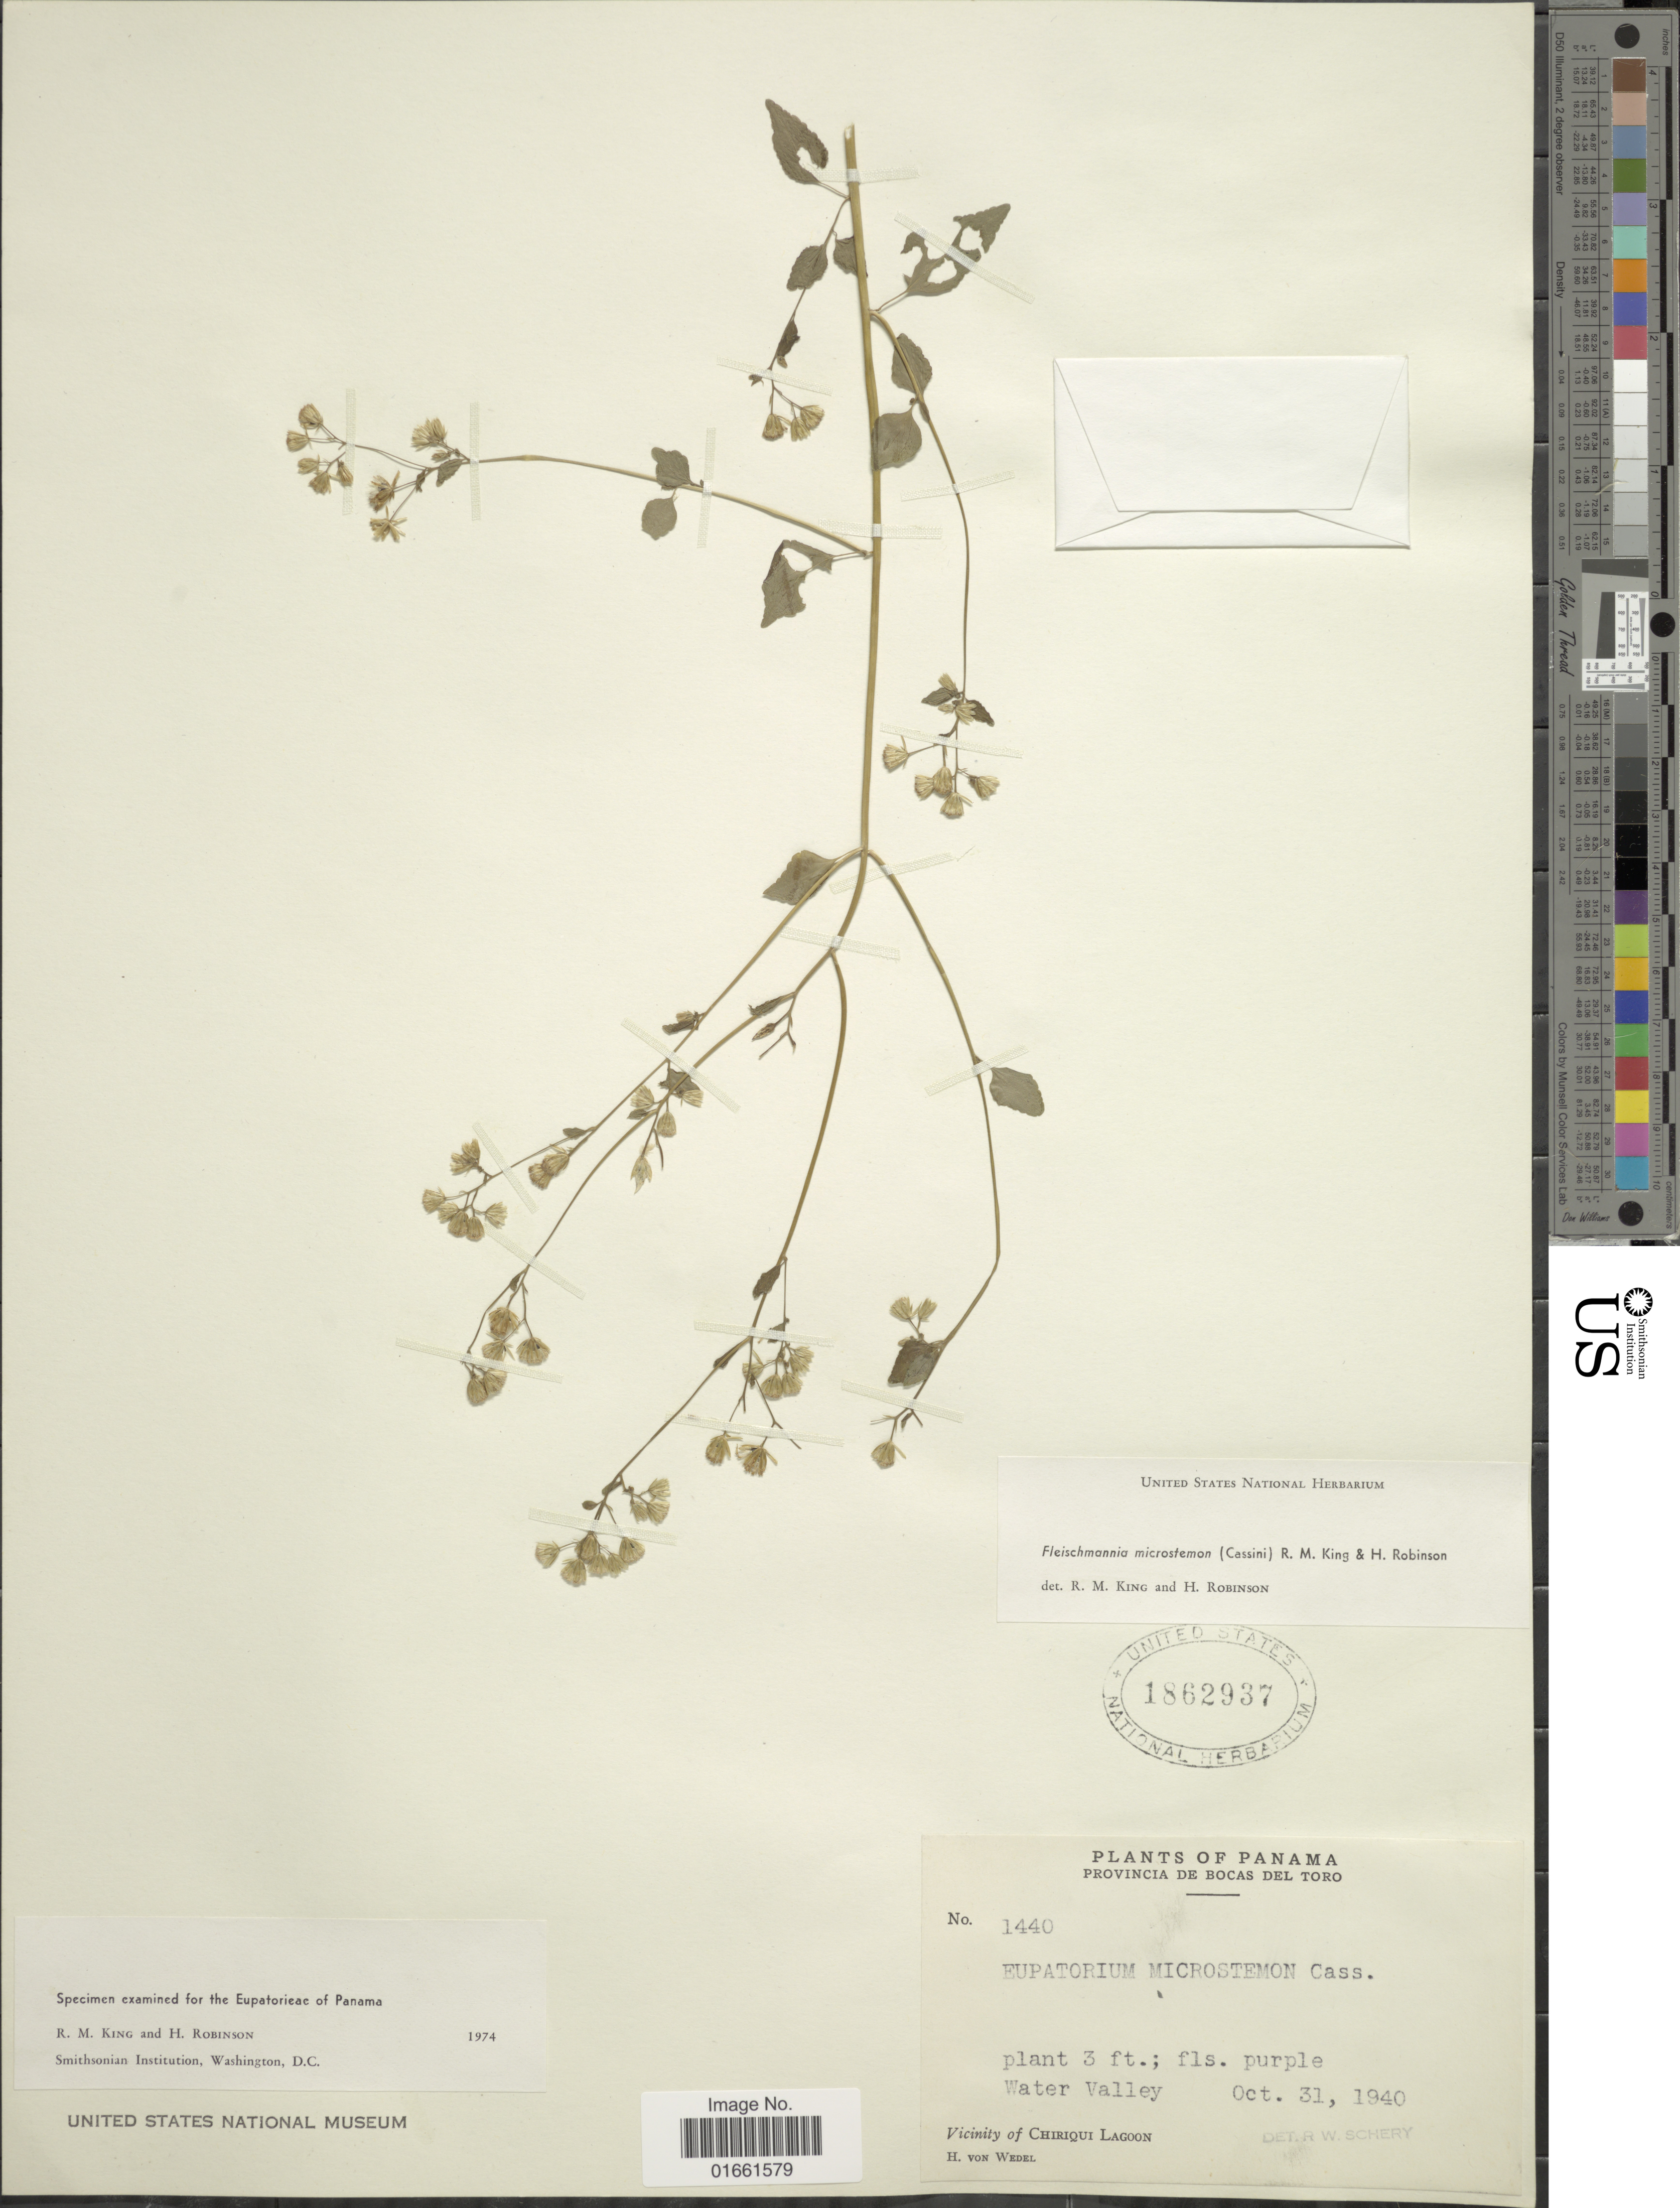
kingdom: Plantae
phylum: Tracheophyta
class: Magnoliopsida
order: Asterales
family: Asteraceae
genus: Fleischmannia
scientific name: Fleischmannia microstemon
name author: (Cass.) R.M. King & H. Rob.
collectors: H. von Wedel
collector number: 1440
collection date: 1940-10-31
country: Panama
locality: Provincia de Bocas del Toro, Water Valley, Vicinity of Chirqui Lagoon.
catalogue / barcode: US 1862937